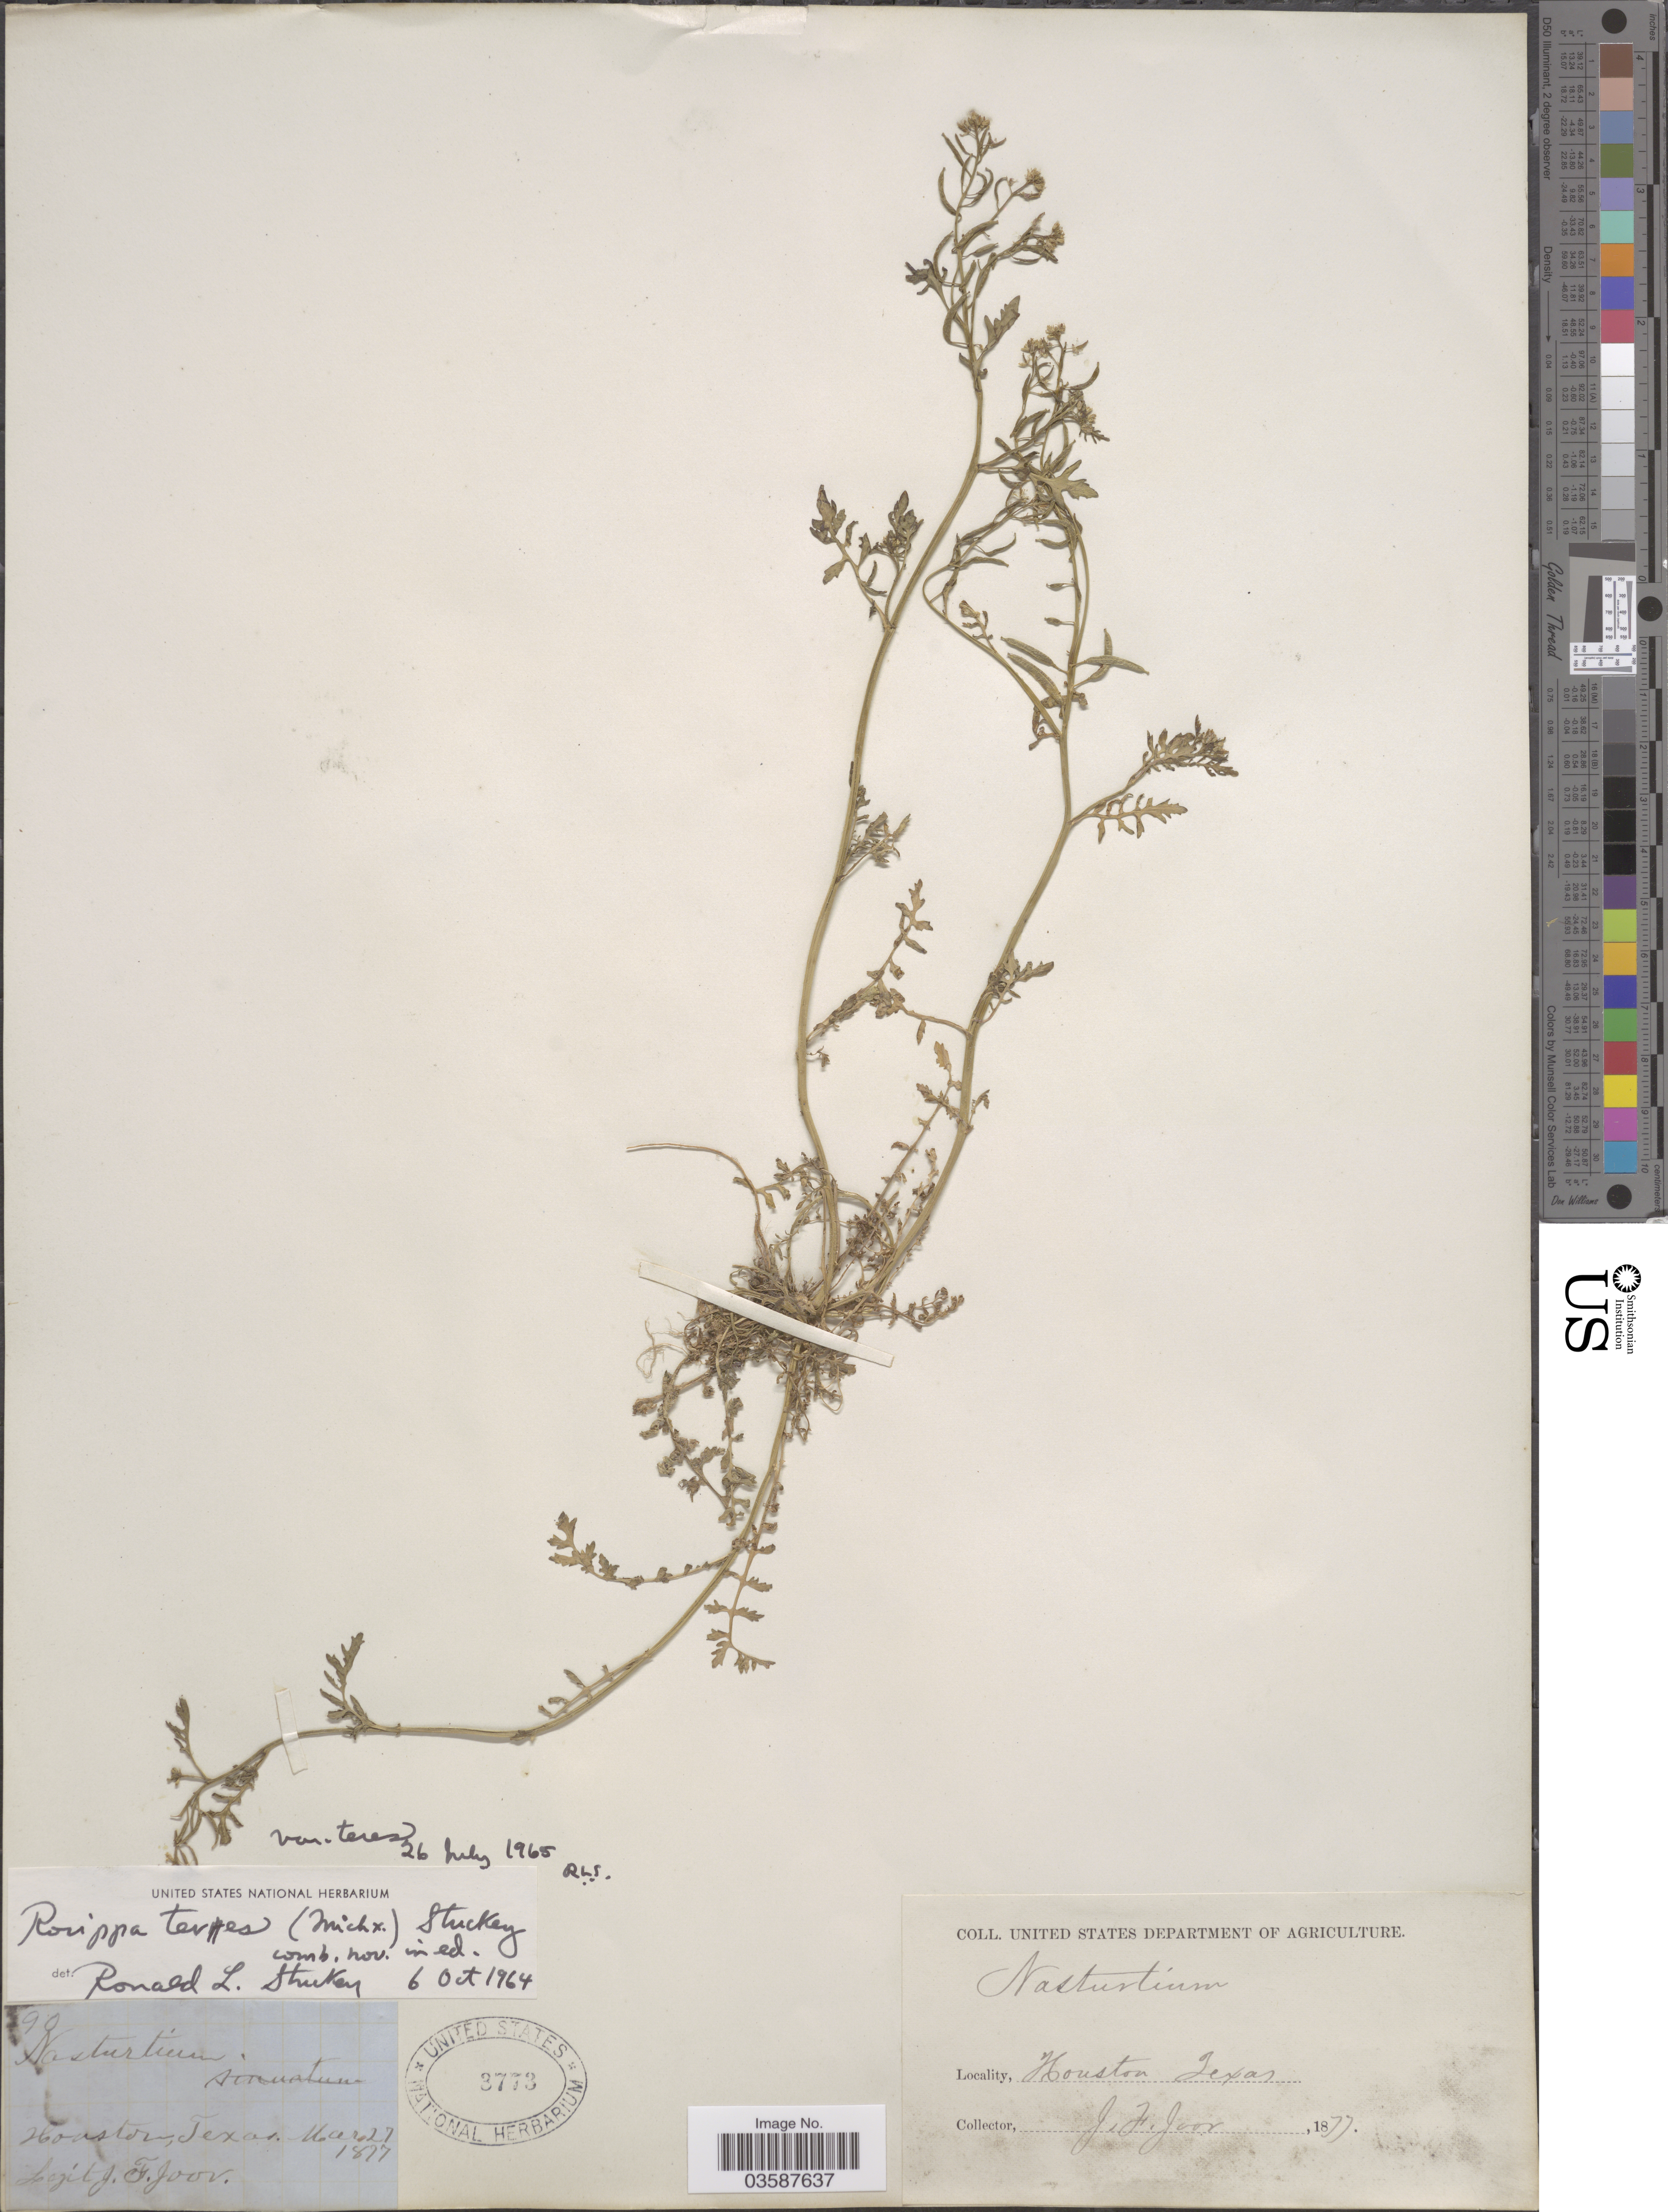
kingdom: Plantae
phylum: Tracheophyta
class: Magnoliopsida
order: Brassicales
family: Brassicaceae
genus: Rorippa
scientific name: Rorippa teres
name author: (Michx.) Stuckey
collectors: J. F. Joor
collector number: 9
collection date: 1877-03-27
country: United States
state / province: Texas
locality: Houston.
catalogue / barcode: US 3773